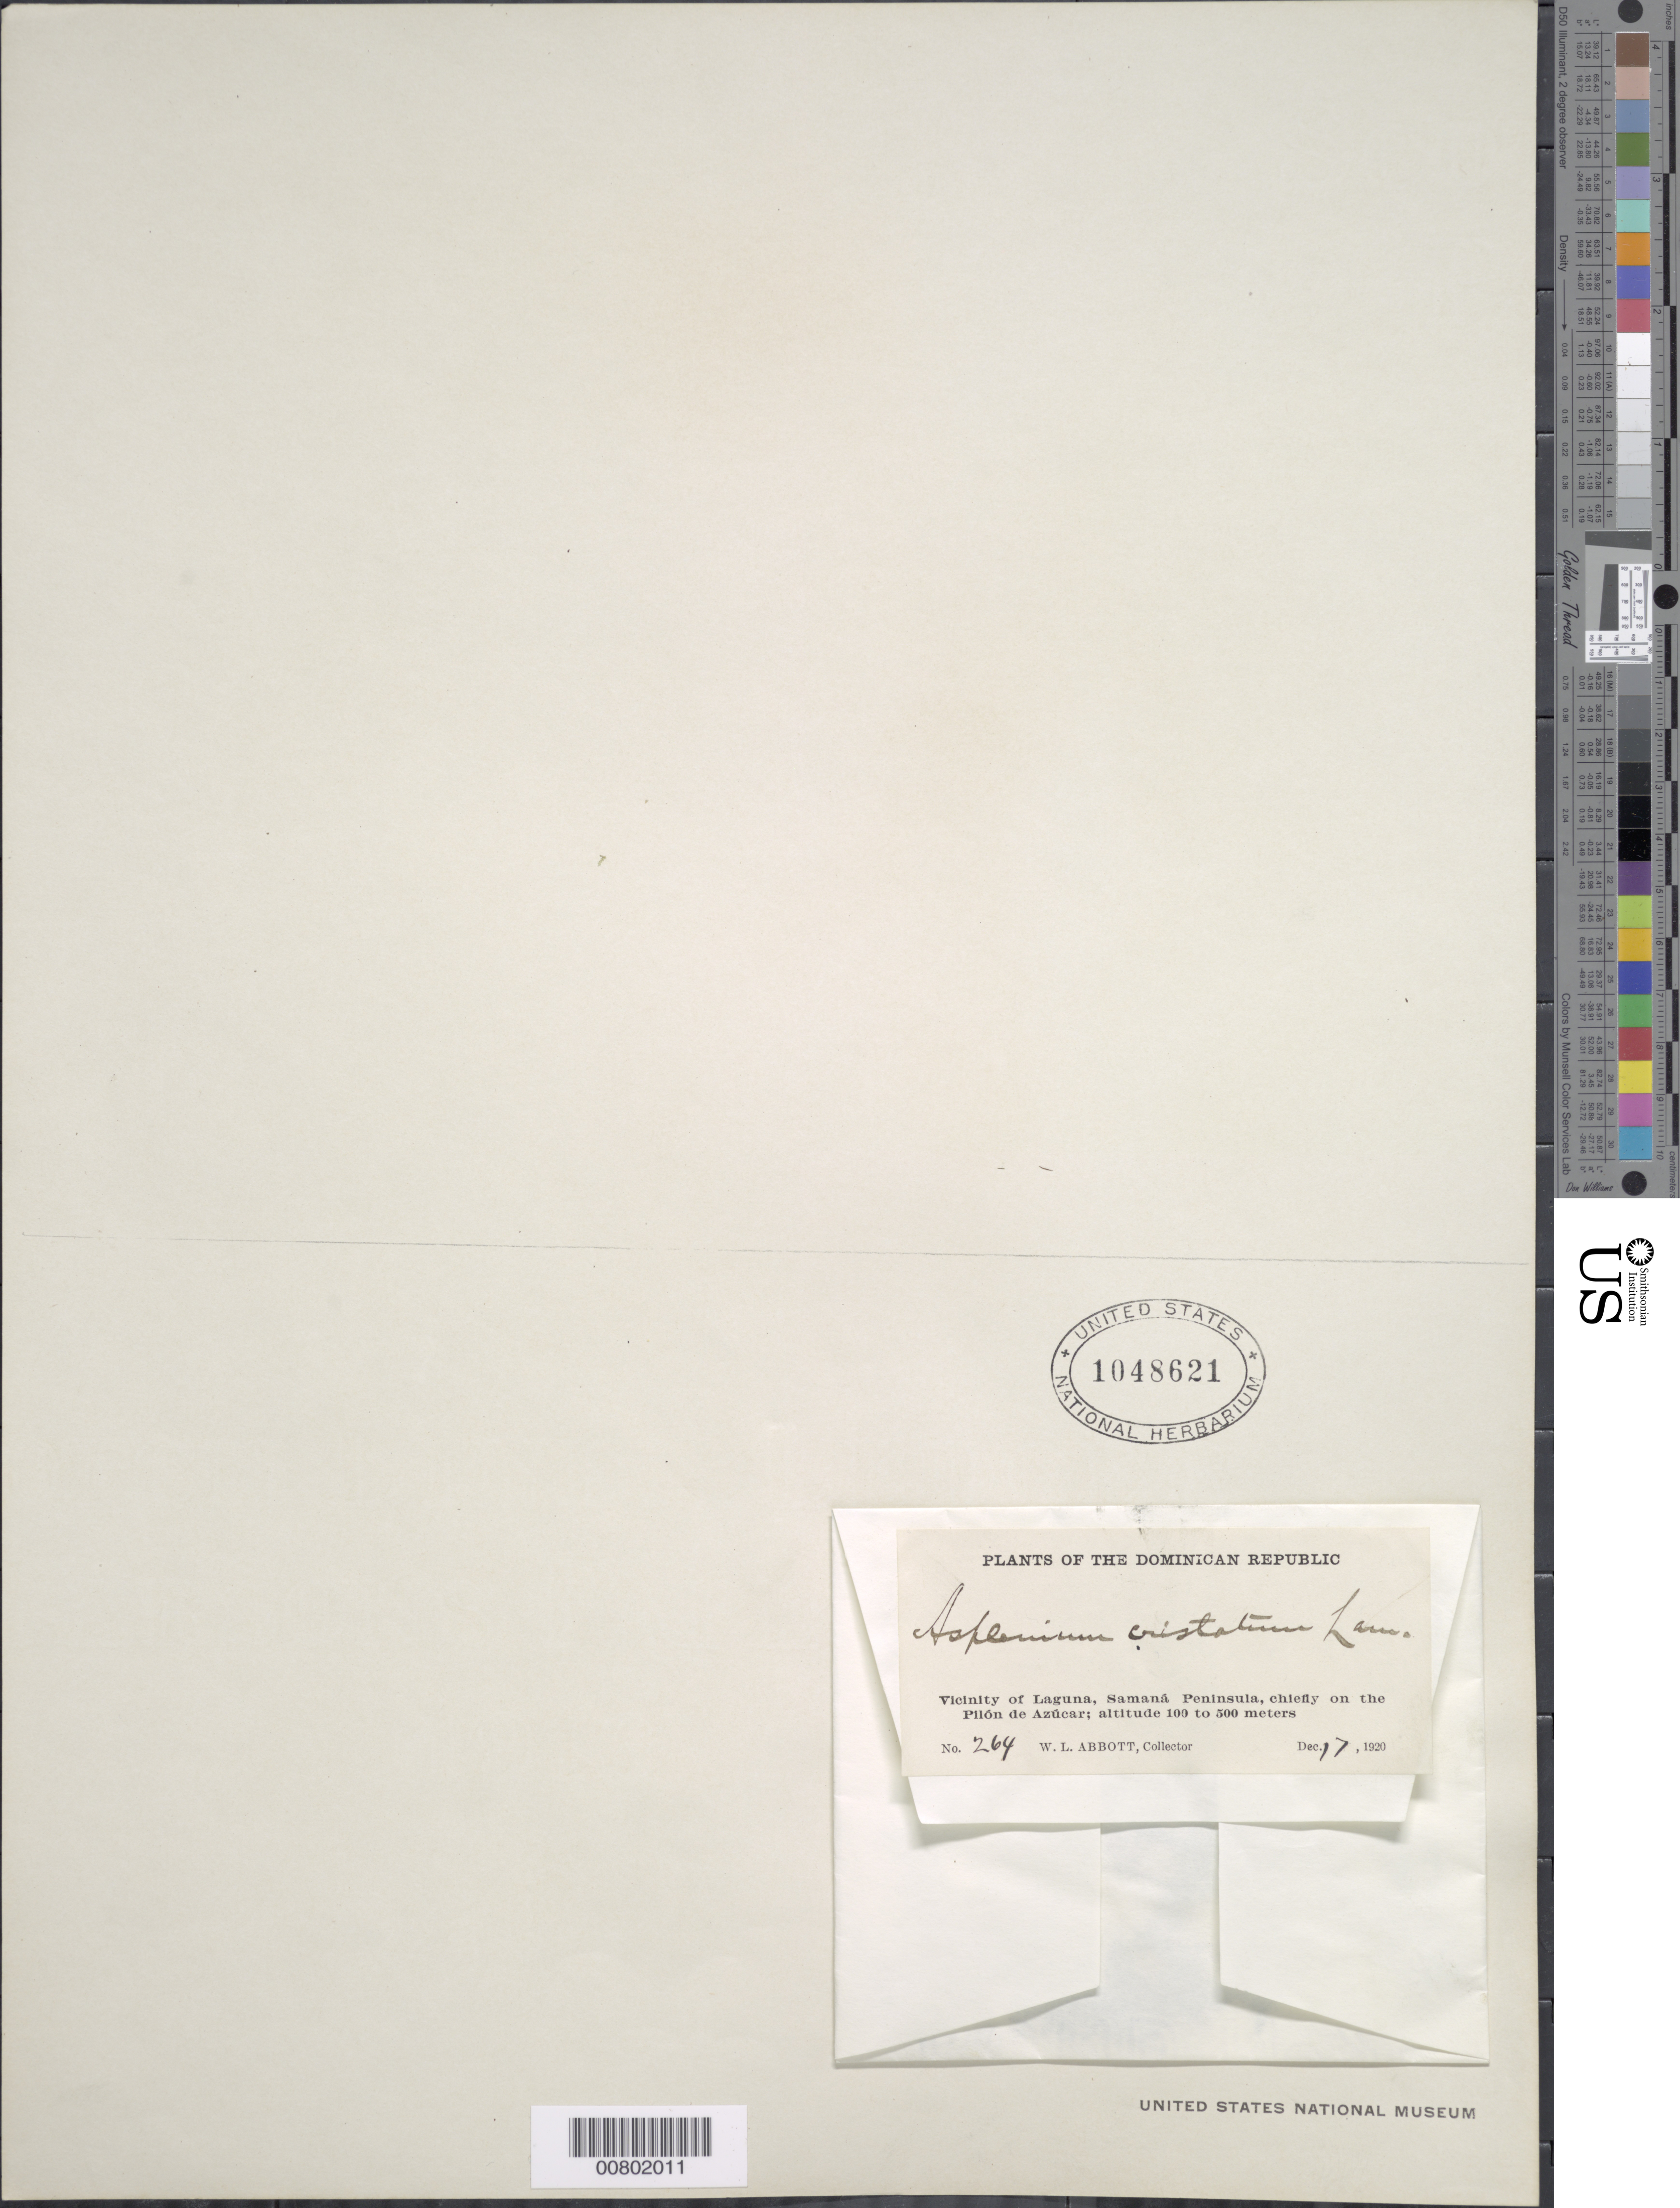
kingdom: Plantae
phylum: Tracheophyta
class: Polypodiopsida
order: Polypodiales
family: Aspleniaceae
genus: Asplenium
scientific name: Asplenium cristatum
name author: Lam.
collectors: W. L. Abbott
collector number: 264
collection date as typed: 17 Dec 1920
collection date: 1920-12-17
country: Dominican Republic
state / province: Samana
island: Hispaniola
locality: Laguna vicinity, Samaná Peninsula, chiefly on the Pilón de Azúcar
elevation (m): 100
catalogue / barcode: US 1048621